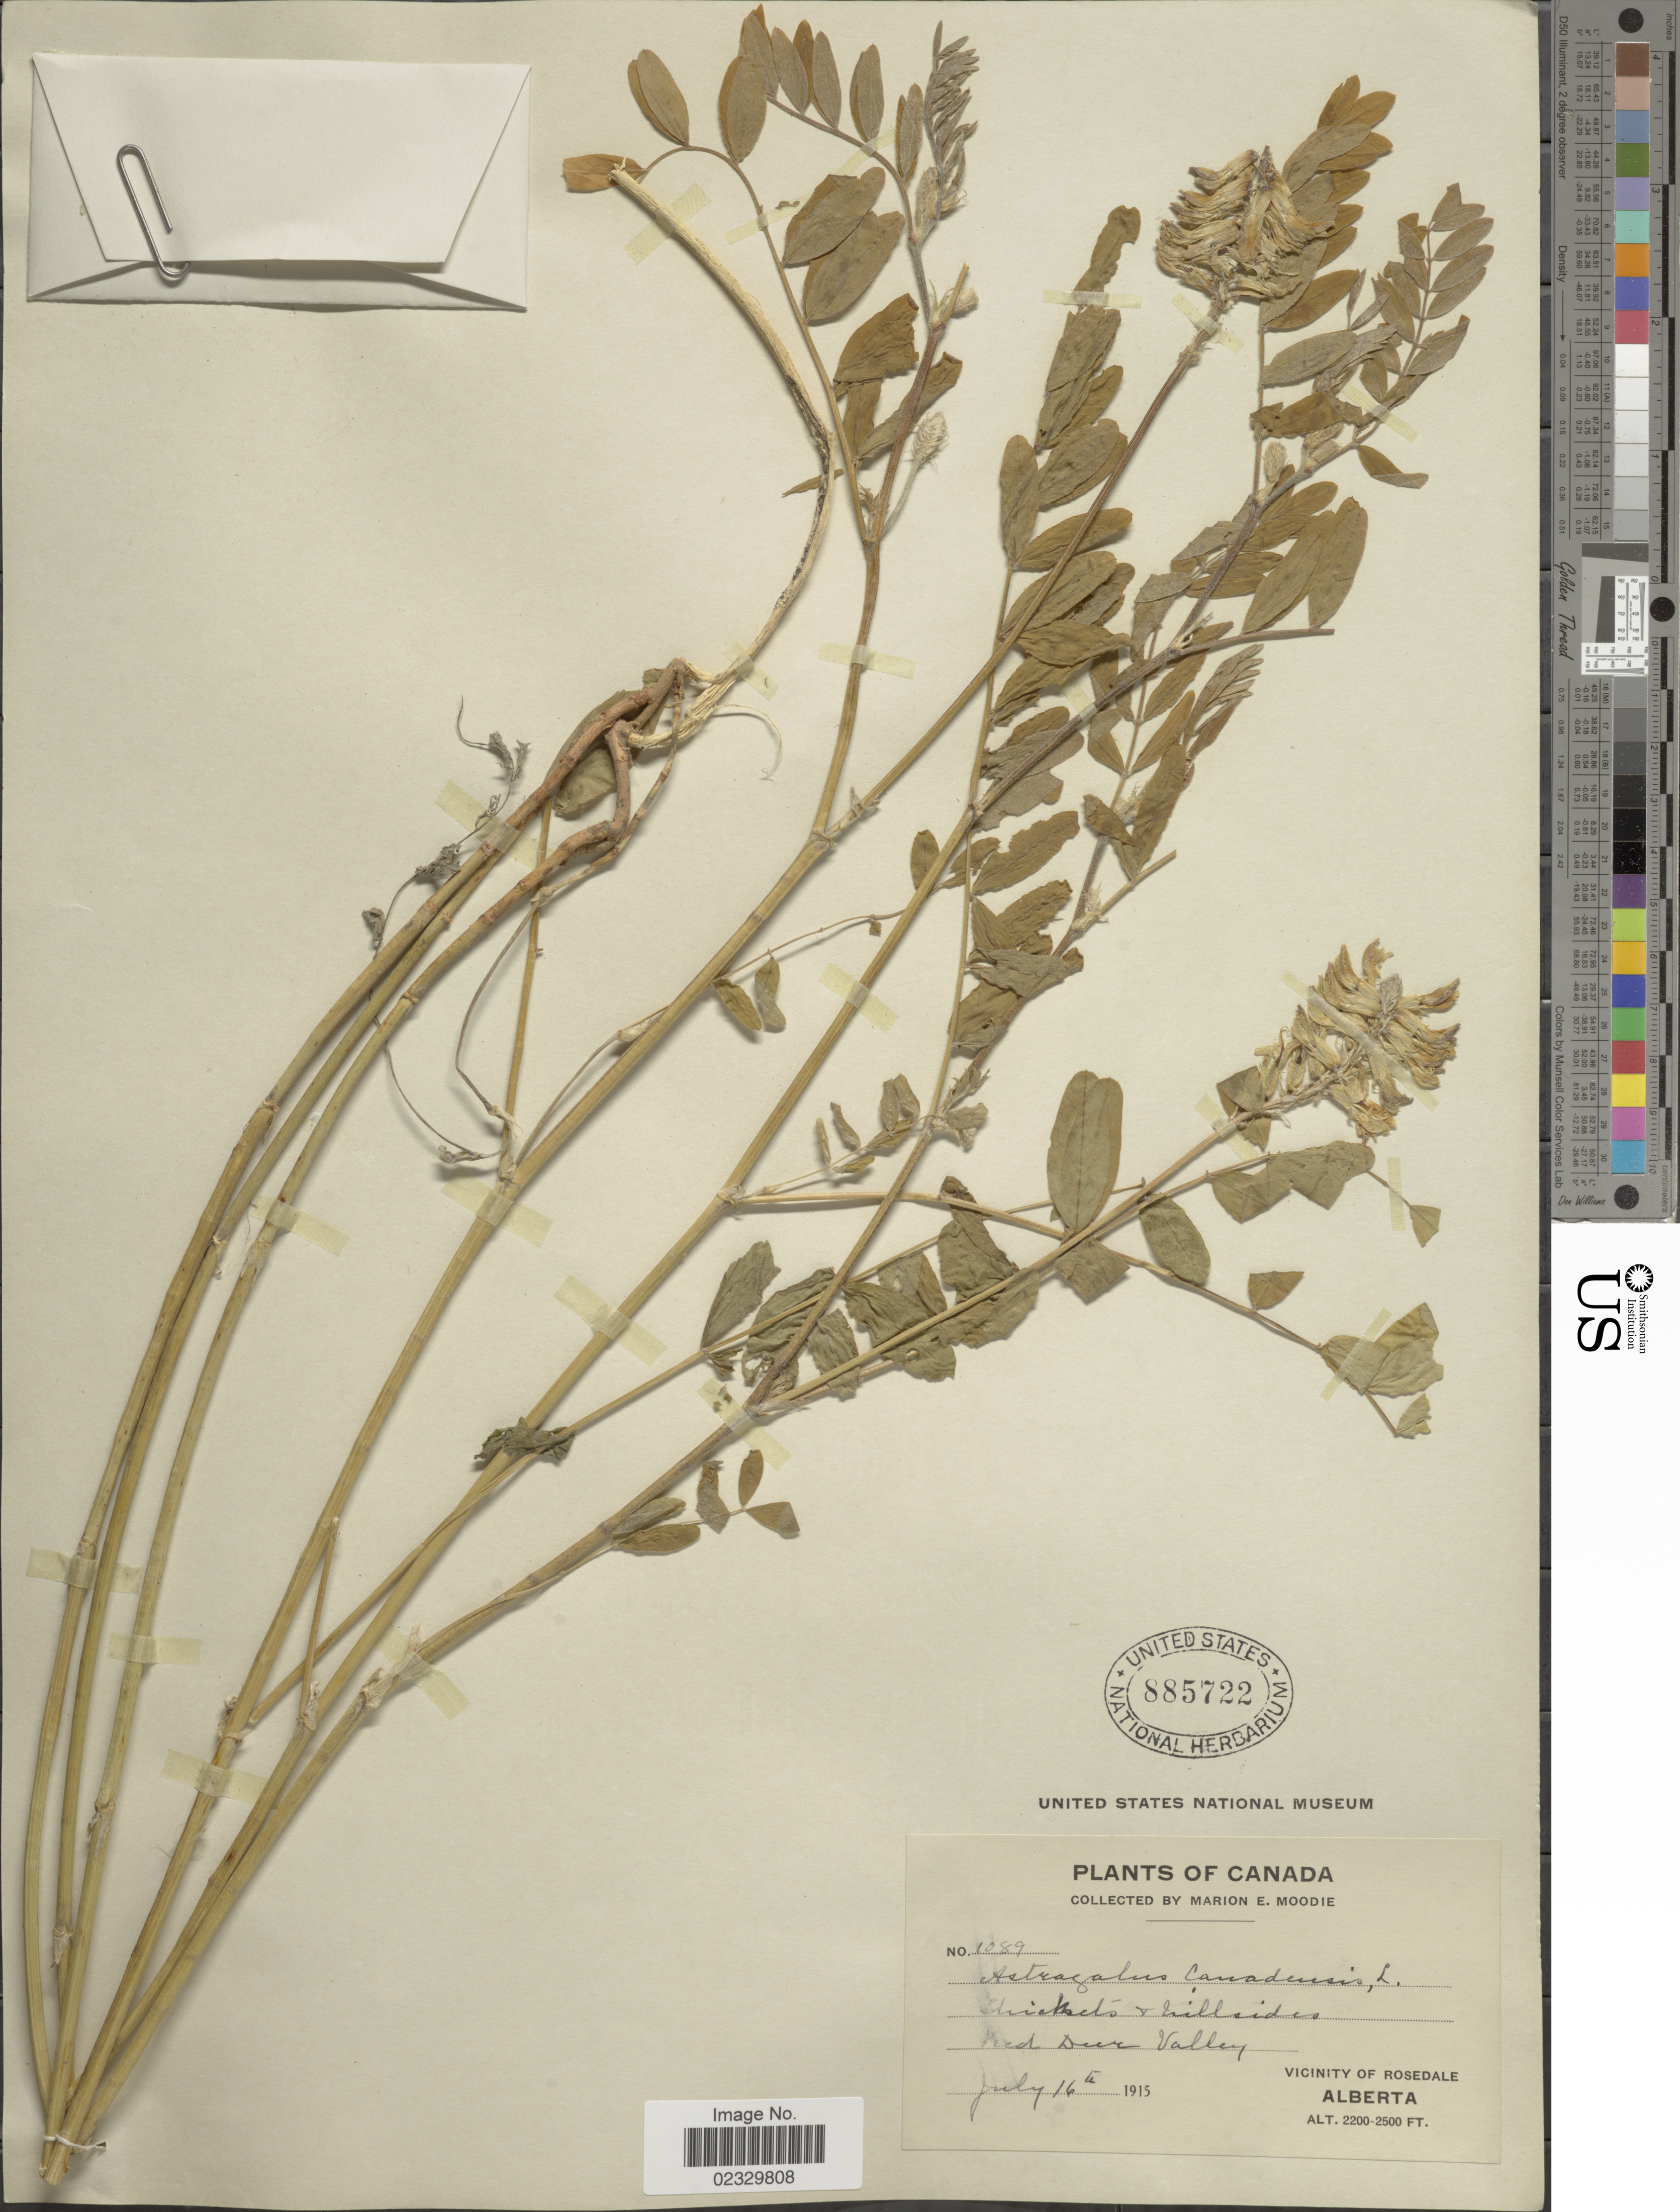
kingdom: Plantae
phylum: Tracheophyta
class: Magnoliopsida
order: Fabales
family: Fabaceae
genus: Astragalus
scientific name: Astragalus canadensis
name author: L.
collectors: M. E. Moodie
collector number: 1089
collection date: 1915-07-16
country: Canada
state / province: Alberta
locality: Red Deer Valley, Vicinity of Rosedale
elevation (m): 671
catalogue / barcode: US 885722